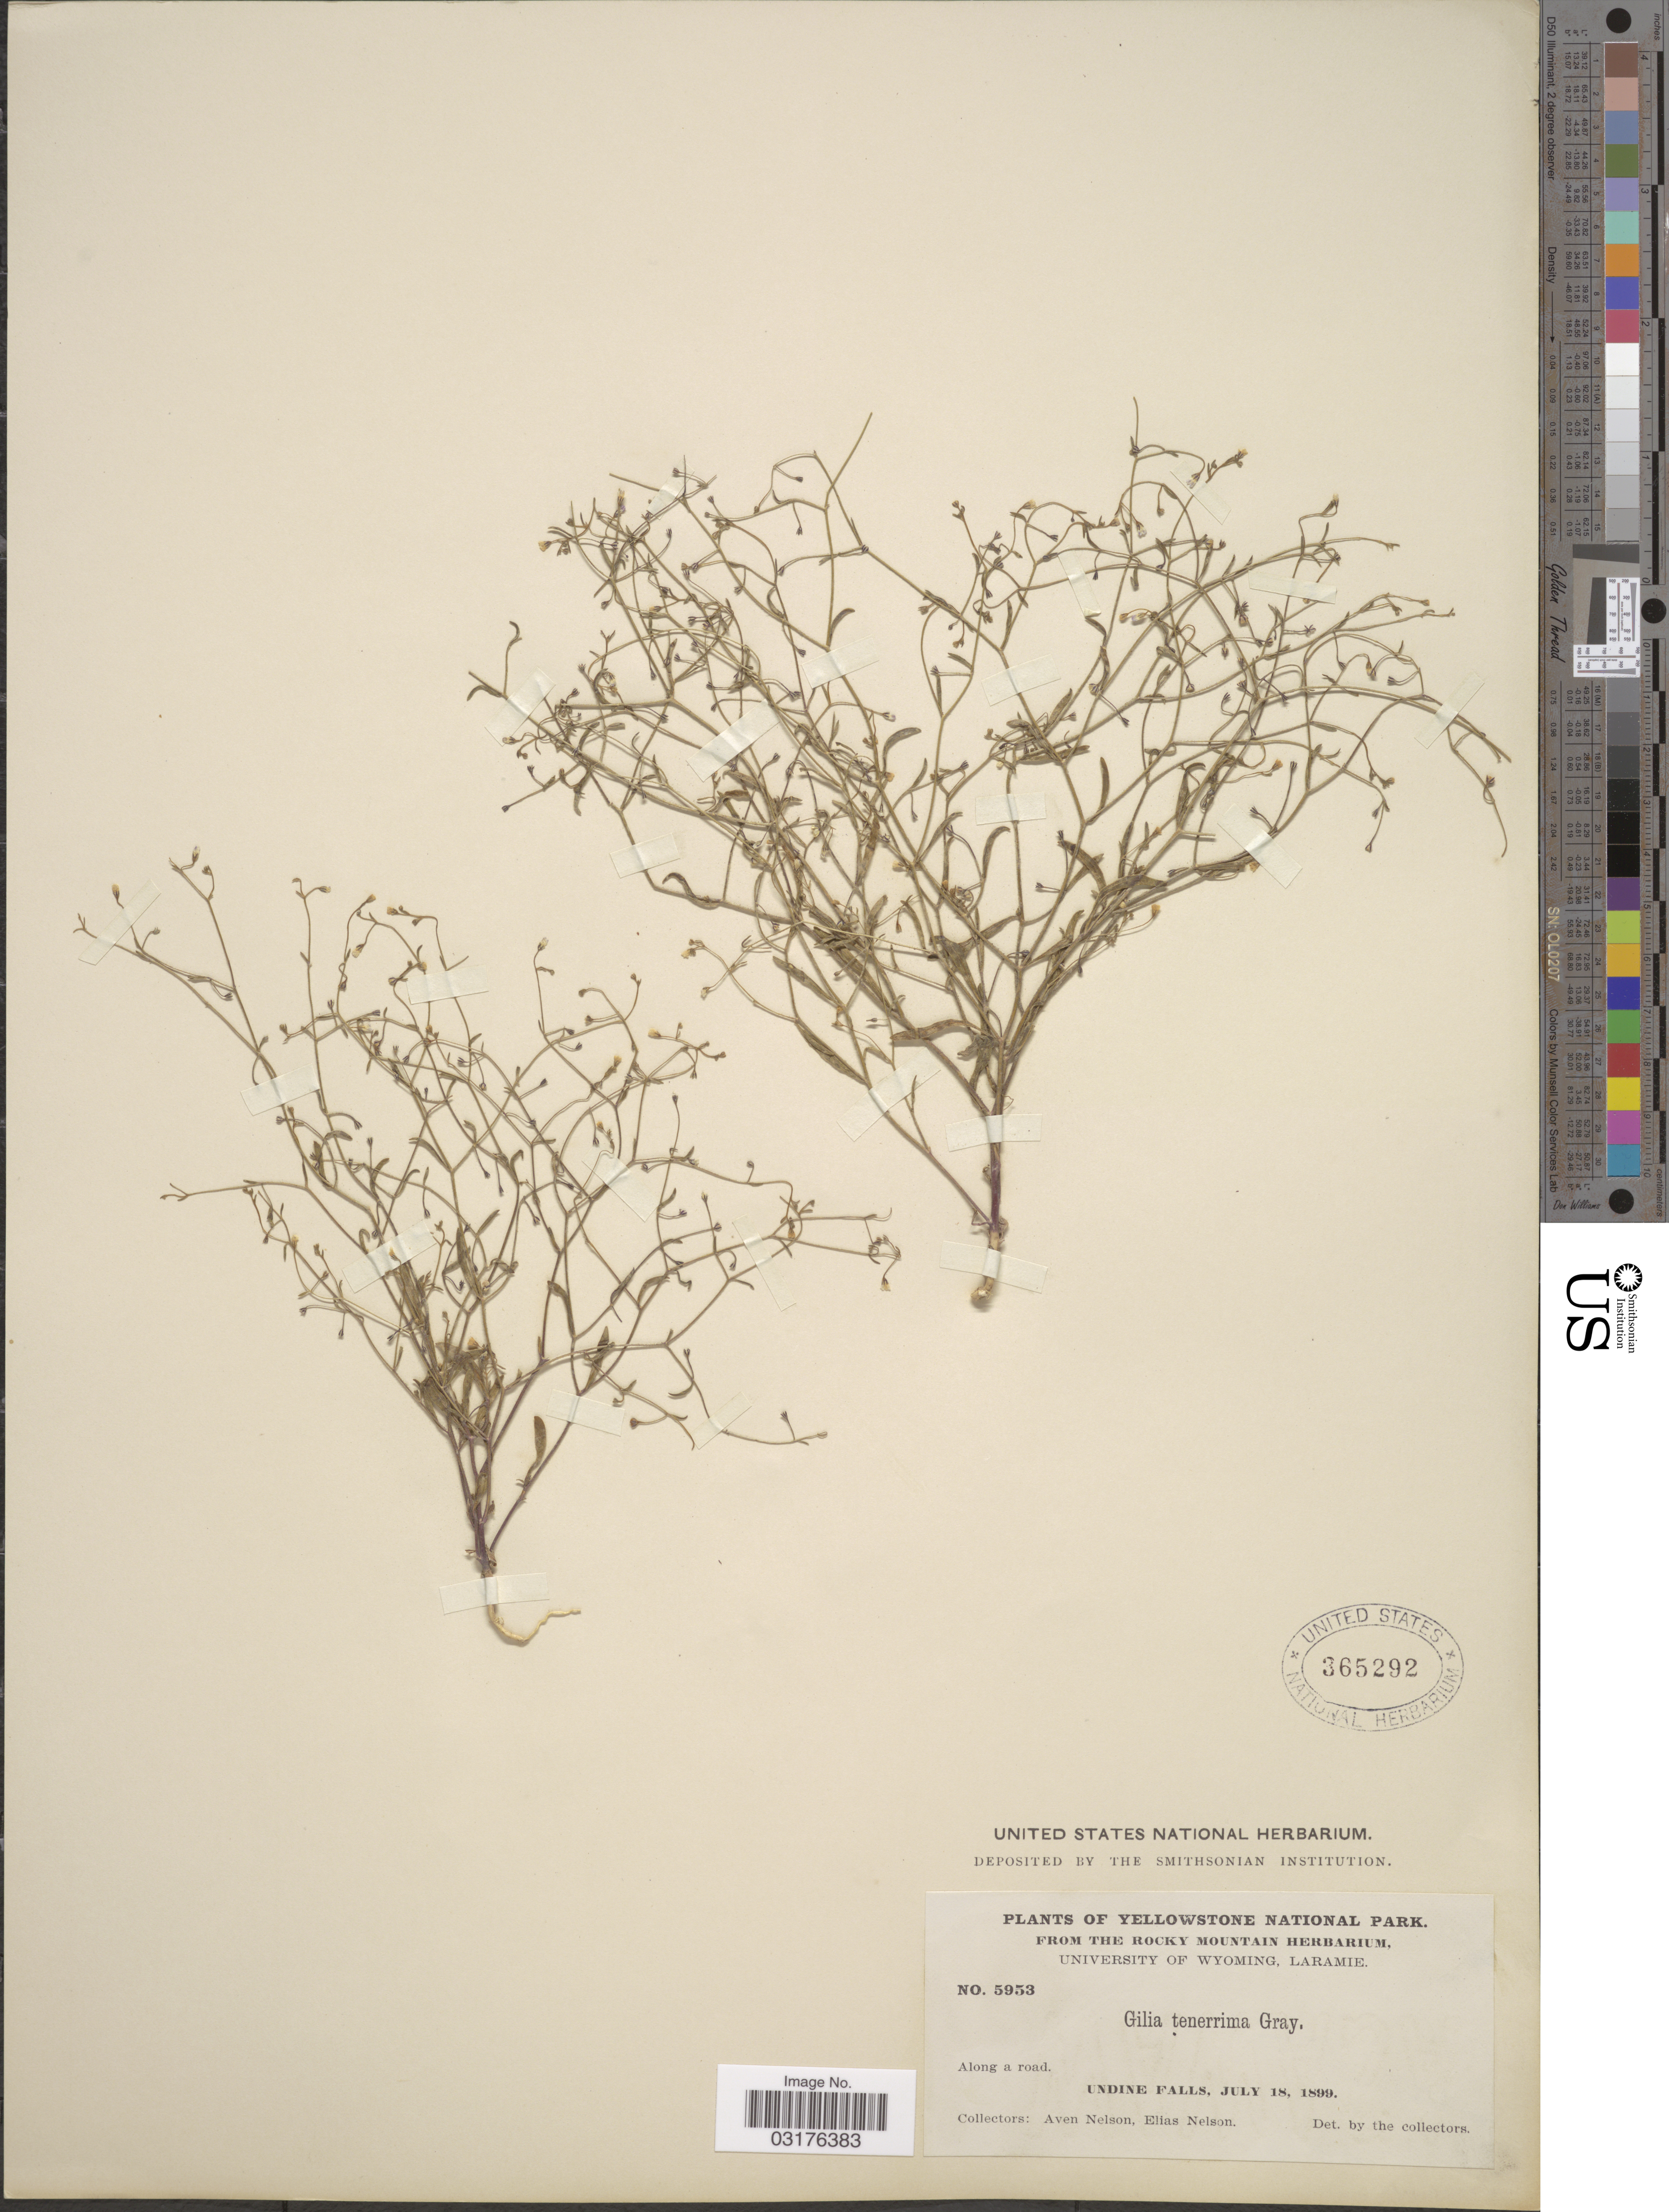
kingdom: Plantae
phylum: Tracheophyta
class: Magnoliopsida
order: Ericales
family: Polemoniaceae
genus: Lathrocasis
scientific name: Lathrocasis tenerrima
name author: (A. Gray) L.A. Johnson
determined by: Strong, Mark T., (BOT), Smithsonian Institution - National Museum of Natural History (UNITED STATES)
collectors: A. Nelson & E. Nelson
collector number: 5953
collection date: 1899-07-18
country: United States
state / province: Wyoming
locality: Yellowstone National Park, Undine Falls.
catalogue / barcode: US 365292